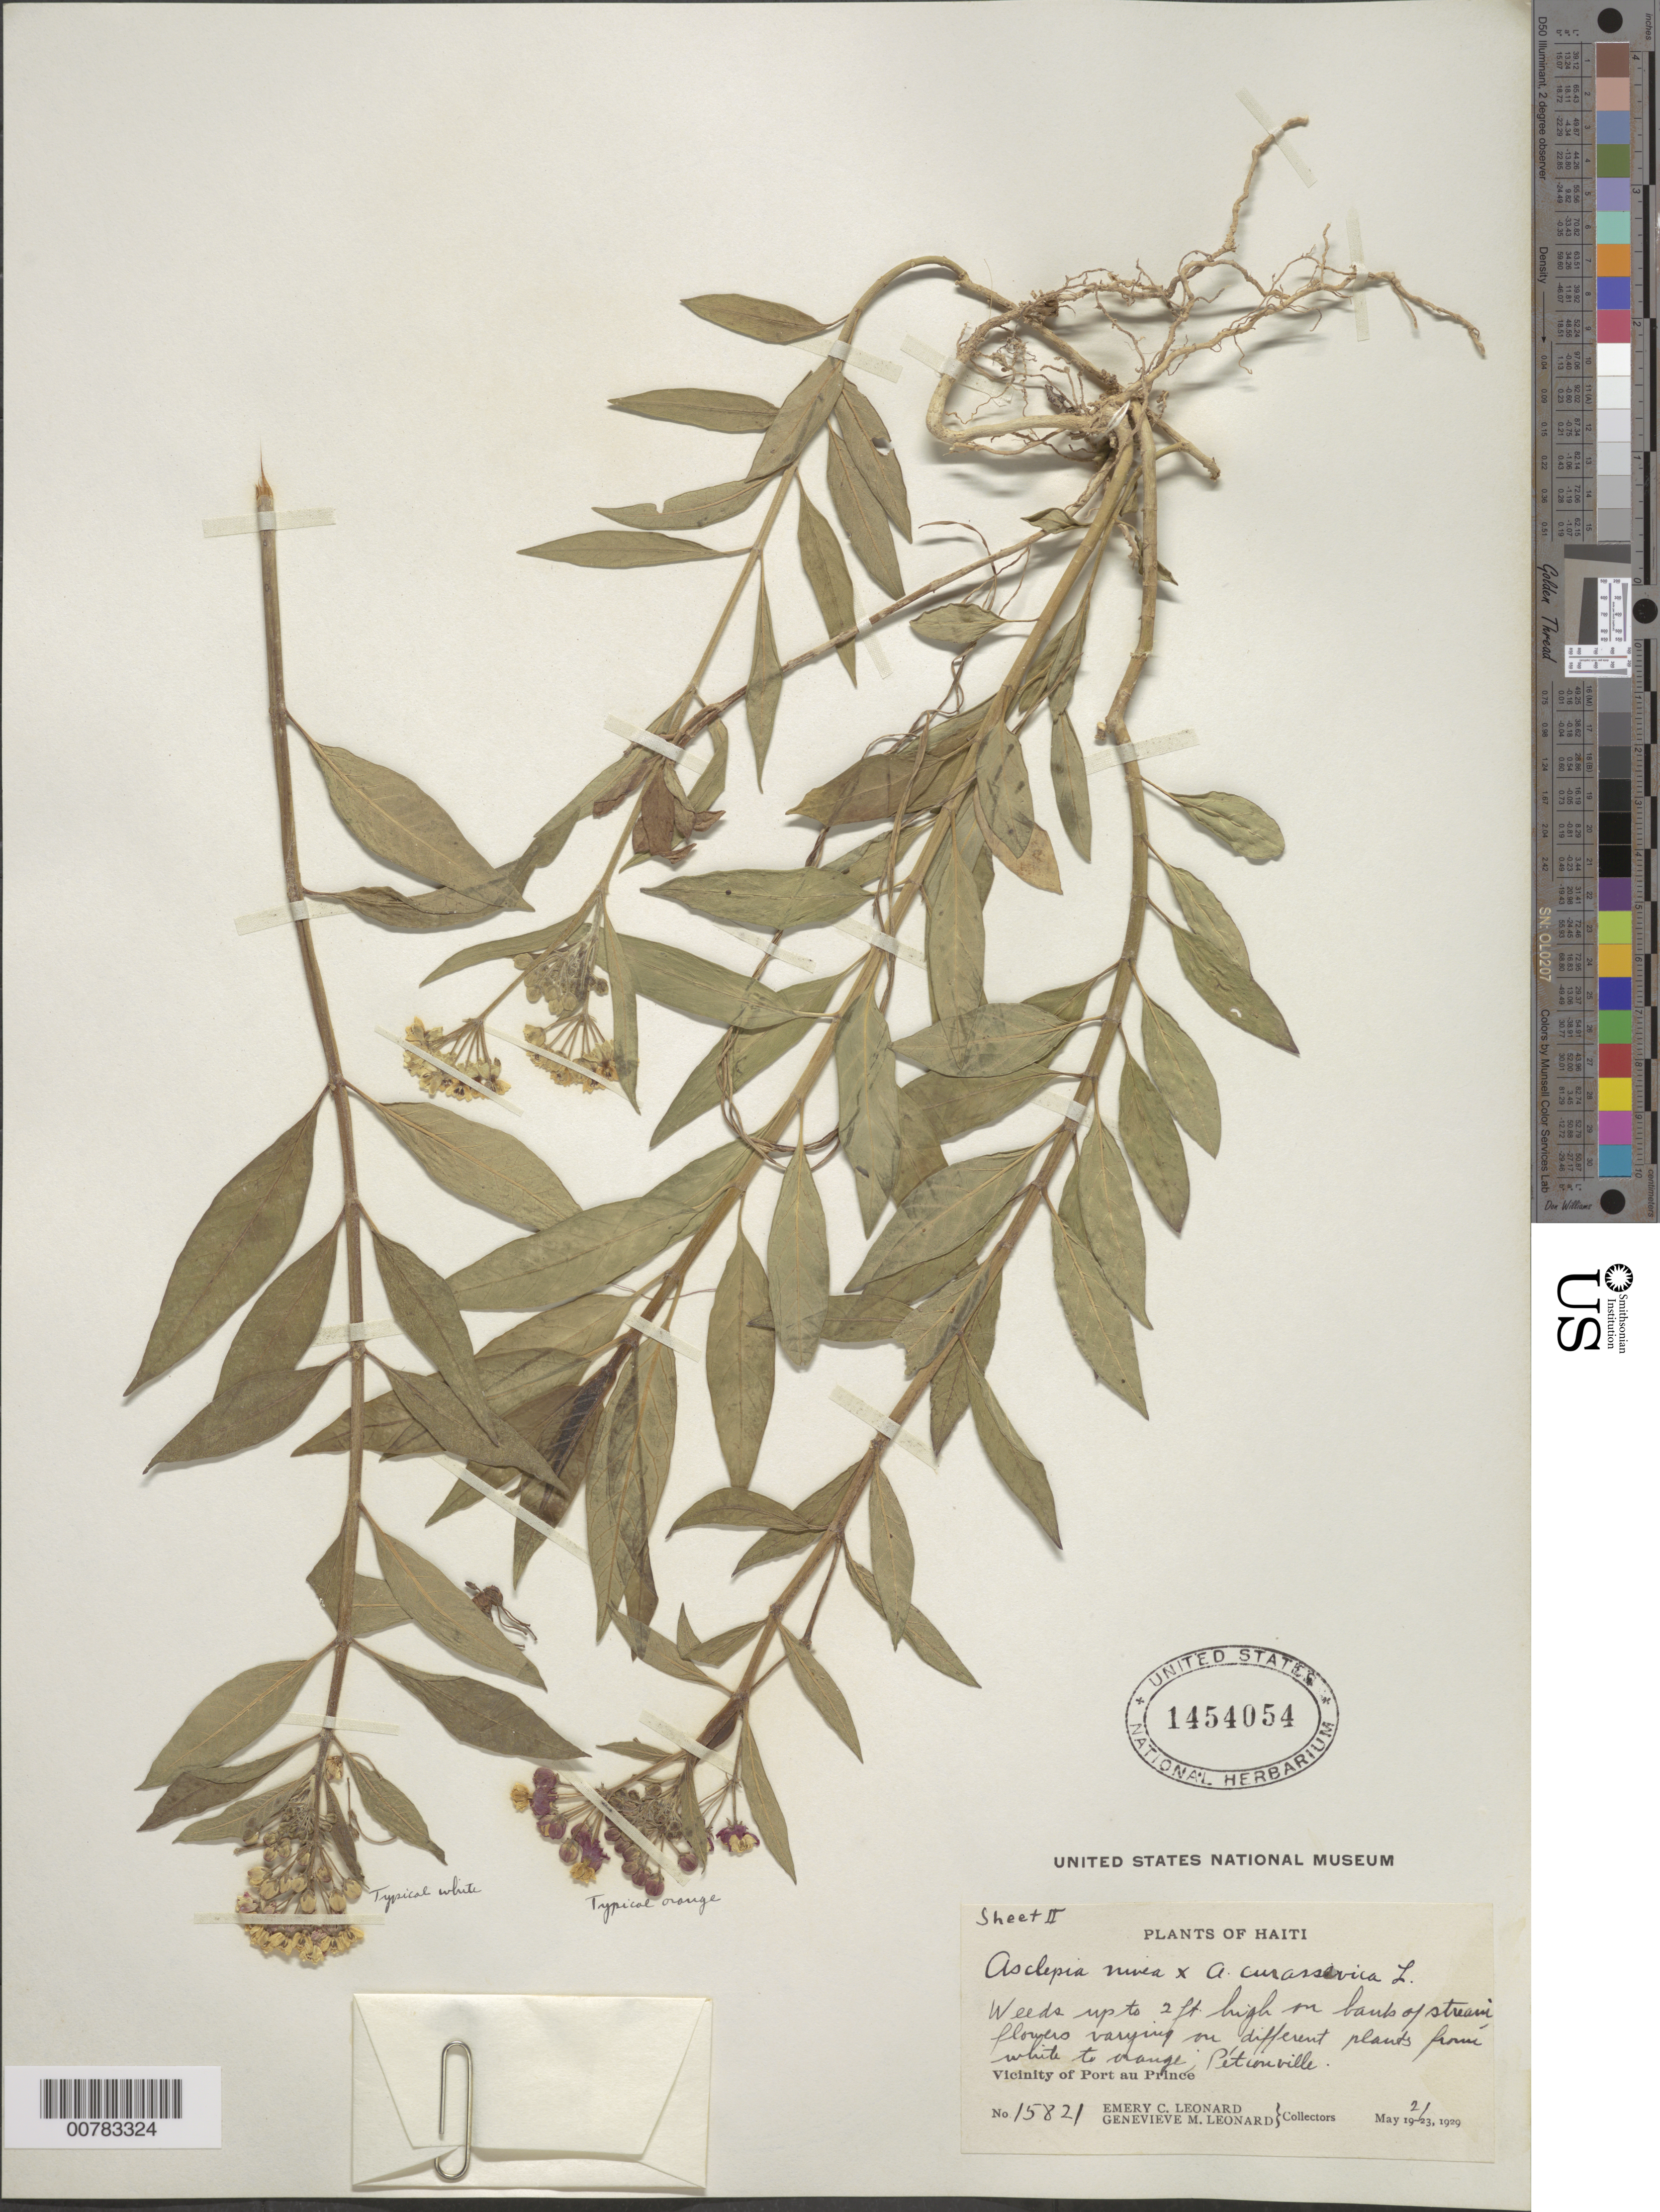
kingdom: Plantae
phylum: Tracheophyta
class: Magnoliopsida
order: Gentianales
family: Apocynaceae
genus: Asclepias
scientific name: Asclepias nivea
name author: L.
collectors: E. C. Leonard & G. M. Leonard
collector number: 15821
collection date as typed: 21 May 1929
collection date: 1929-05-21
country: Haiti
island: Hispaniola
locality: Vicinity of Port au Prince, Pétionville.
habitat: Banks of stream.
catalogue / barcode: US 1454054